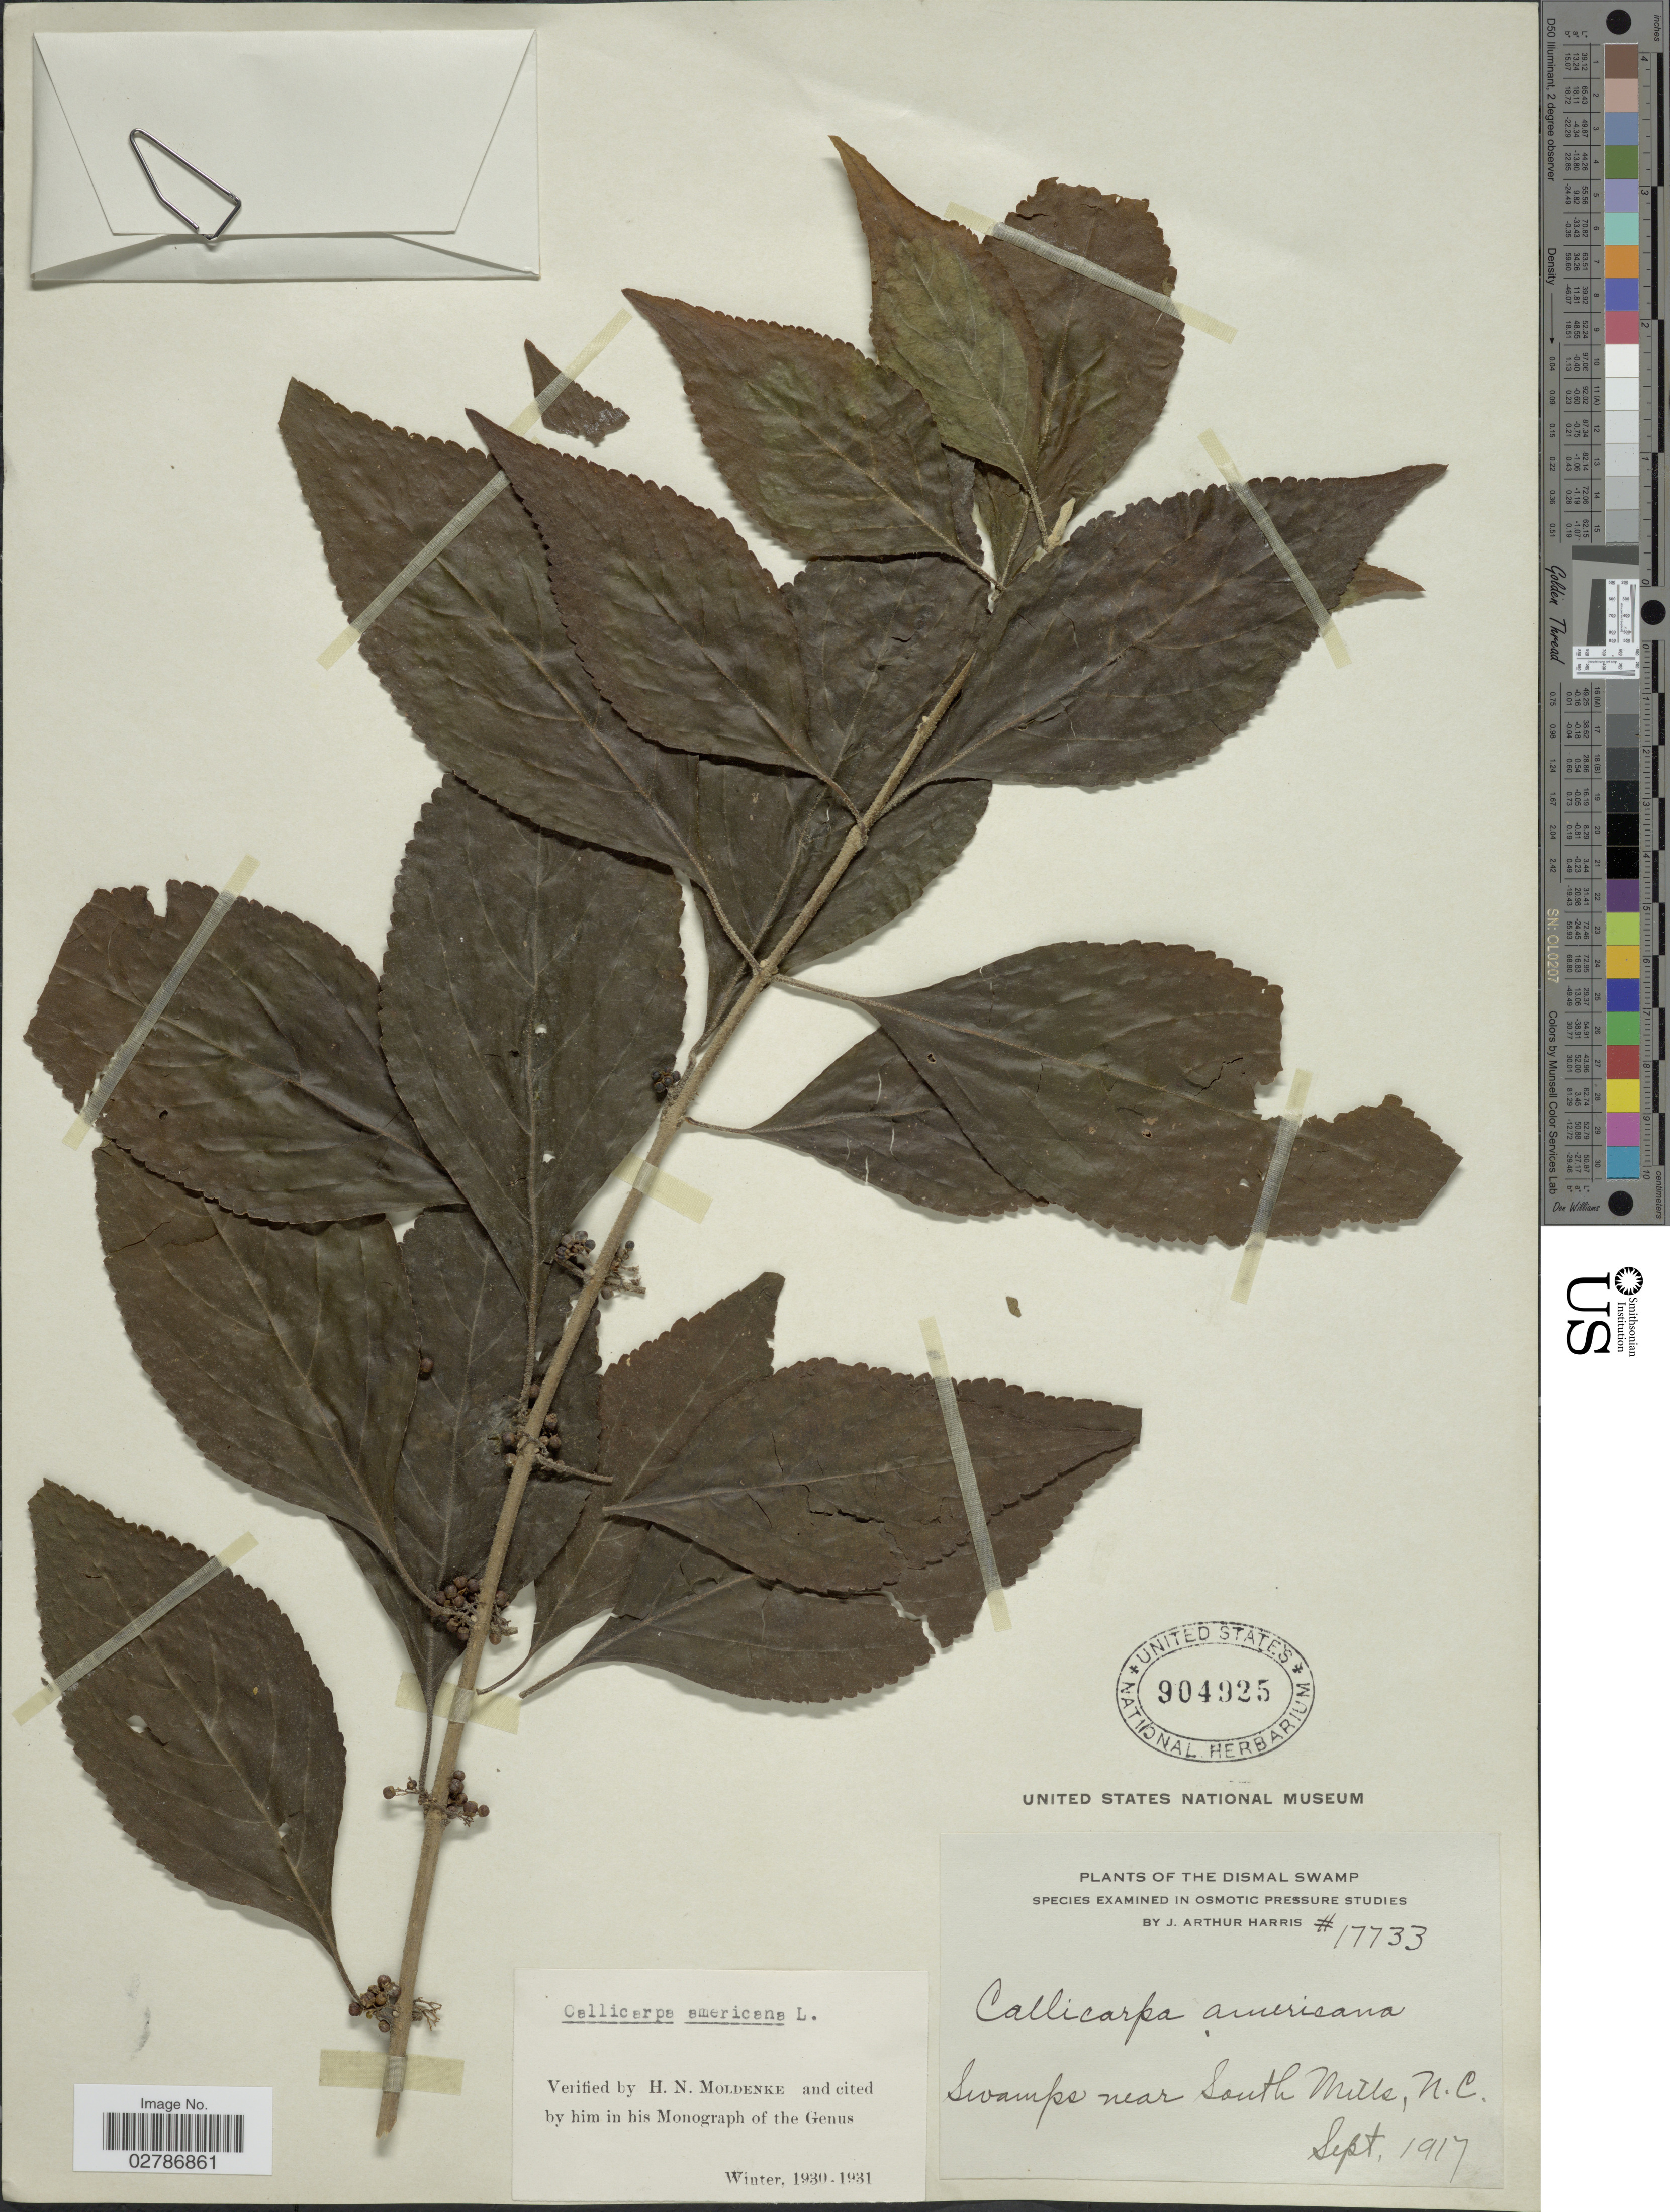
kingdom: Plantae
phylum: Tracheophyta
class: Magnoliopsida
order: Lamiales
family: Lamiaceae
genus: Callicarpa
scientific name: Callicarpa americana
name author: L.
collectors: J. A. Harris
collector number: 17733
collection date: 1917-09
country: United States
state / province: North Carolina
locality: The Dismal Swamp. Swamps near South Mills.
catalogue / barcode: US 904925